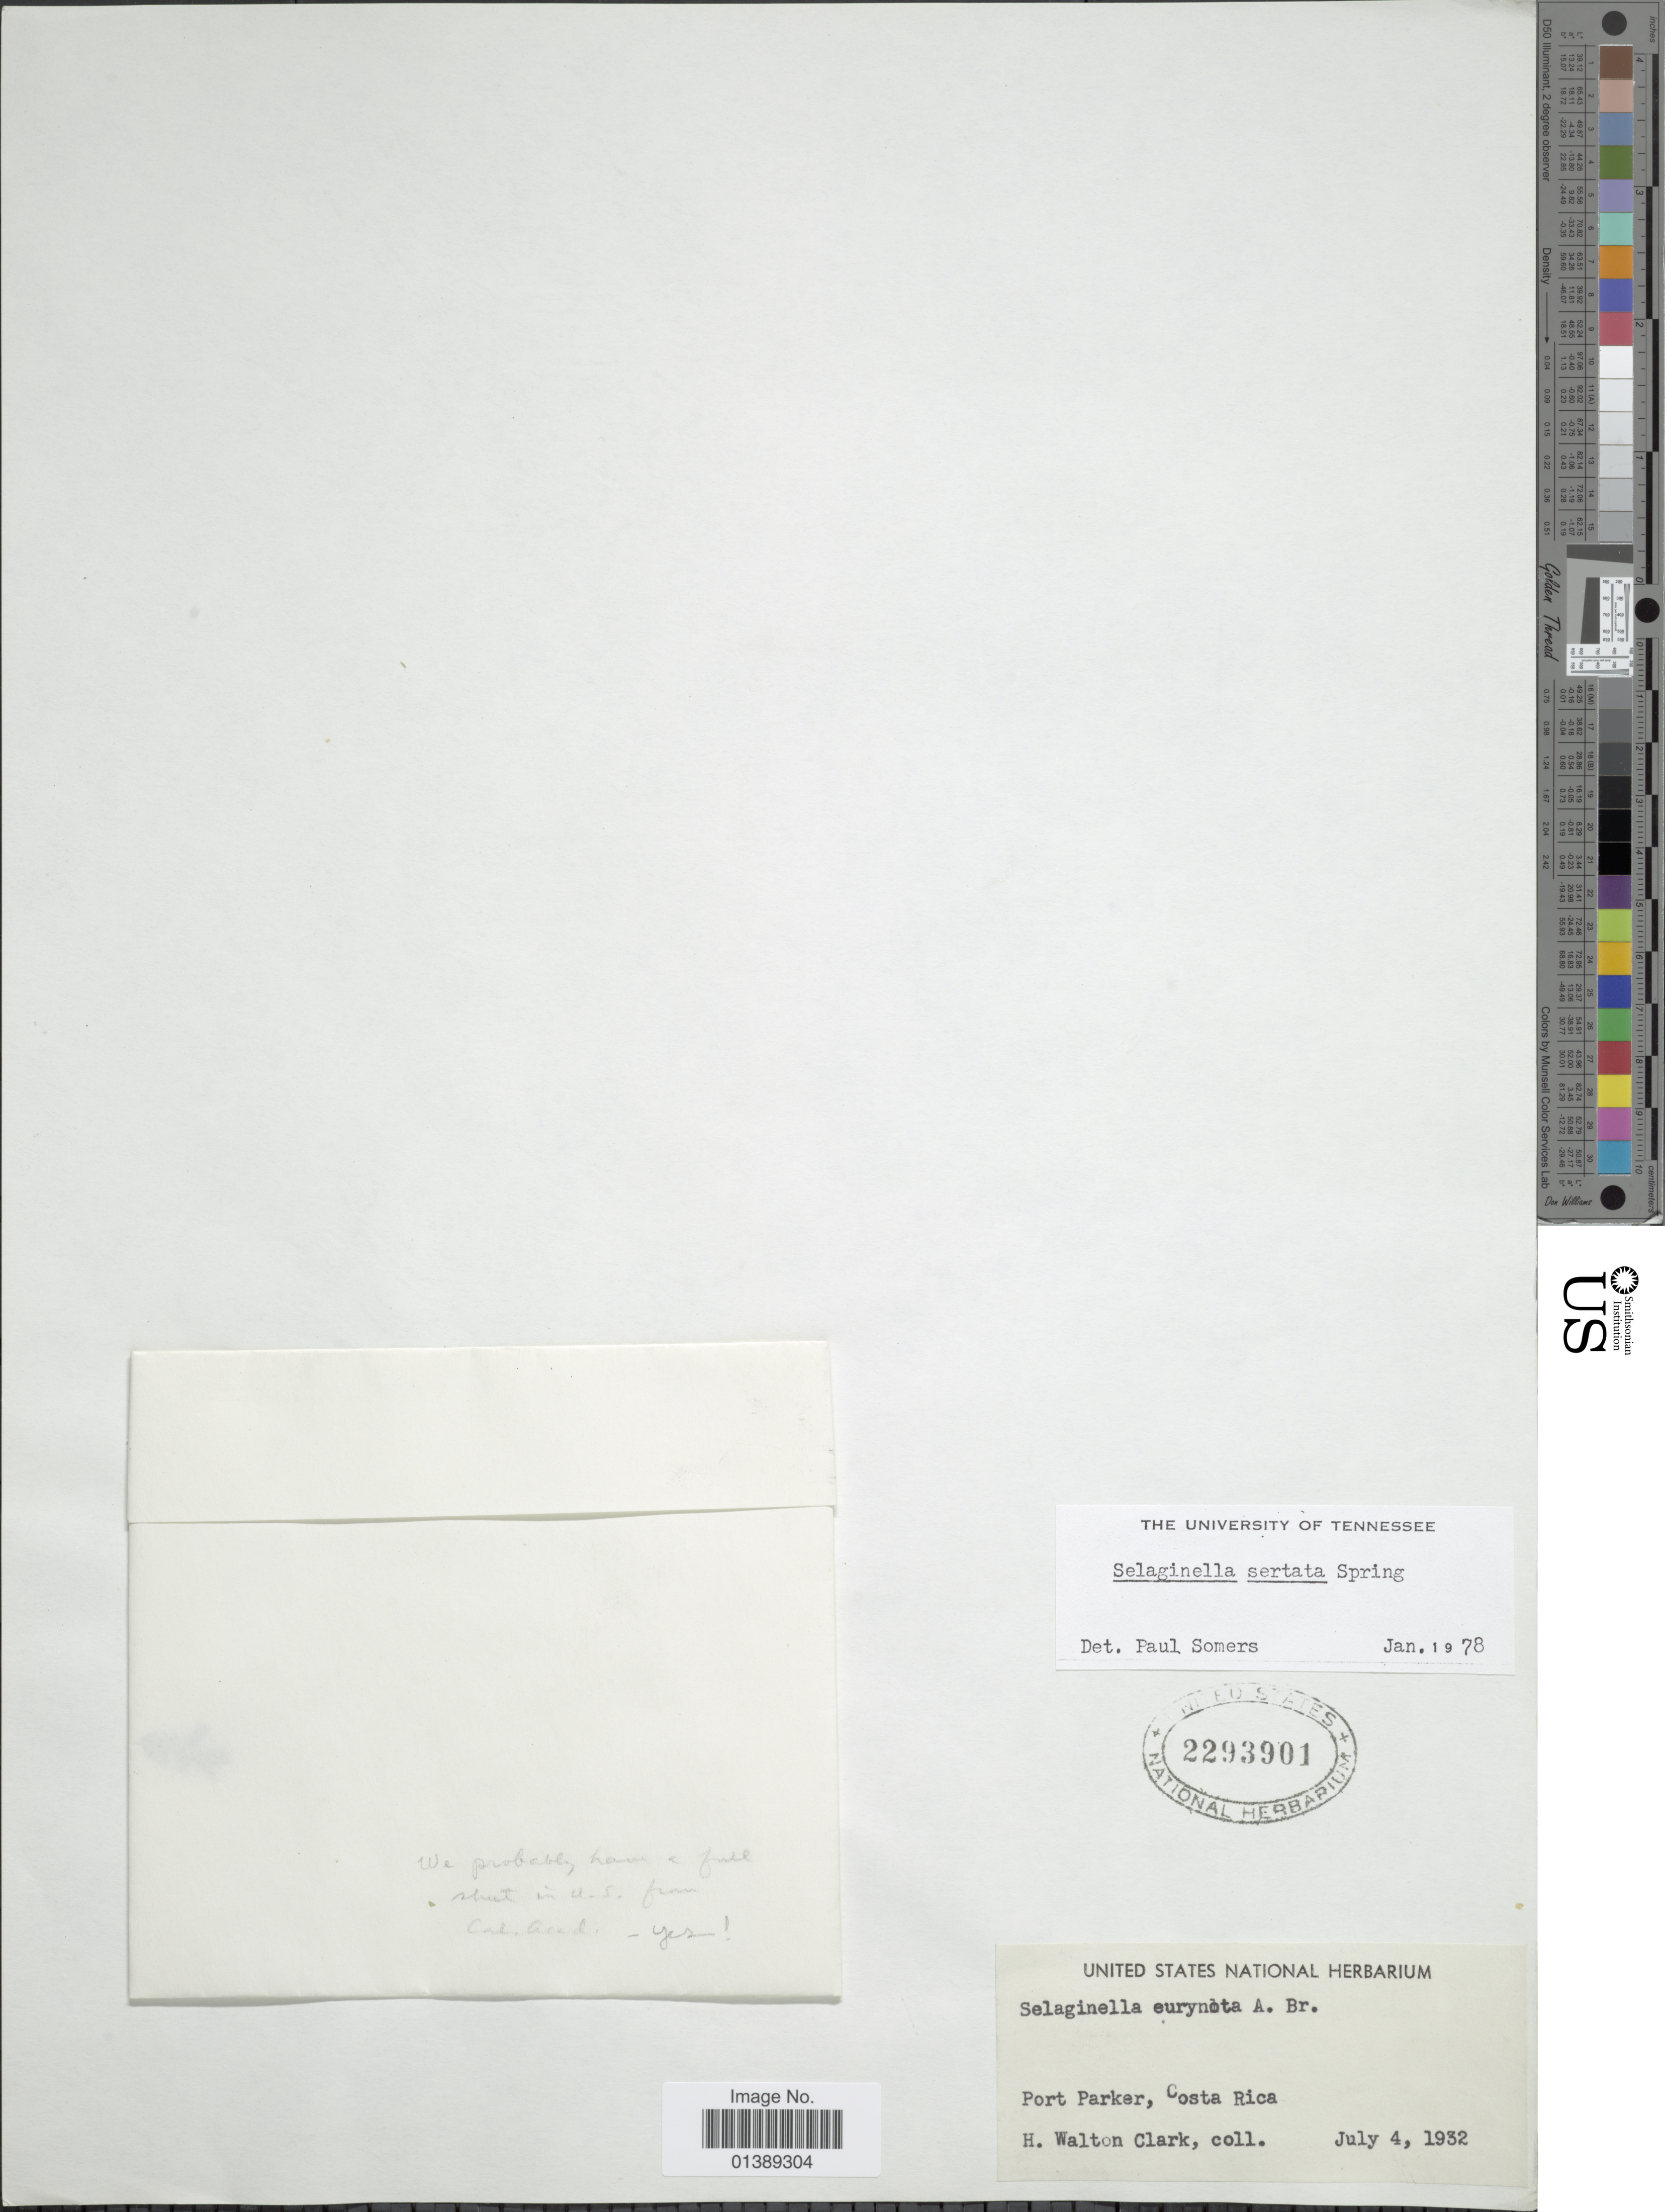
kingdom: Plantae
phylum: Tracheophyta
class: Lycopodiopsida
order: Selaginellales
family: Selaginellaceae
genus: Selaginella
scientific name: Selaginella sertata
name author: Spring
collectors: H. W. Clark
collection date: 1932-07-04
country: Costa Rica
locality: Port Parker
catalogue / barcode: US 2293901